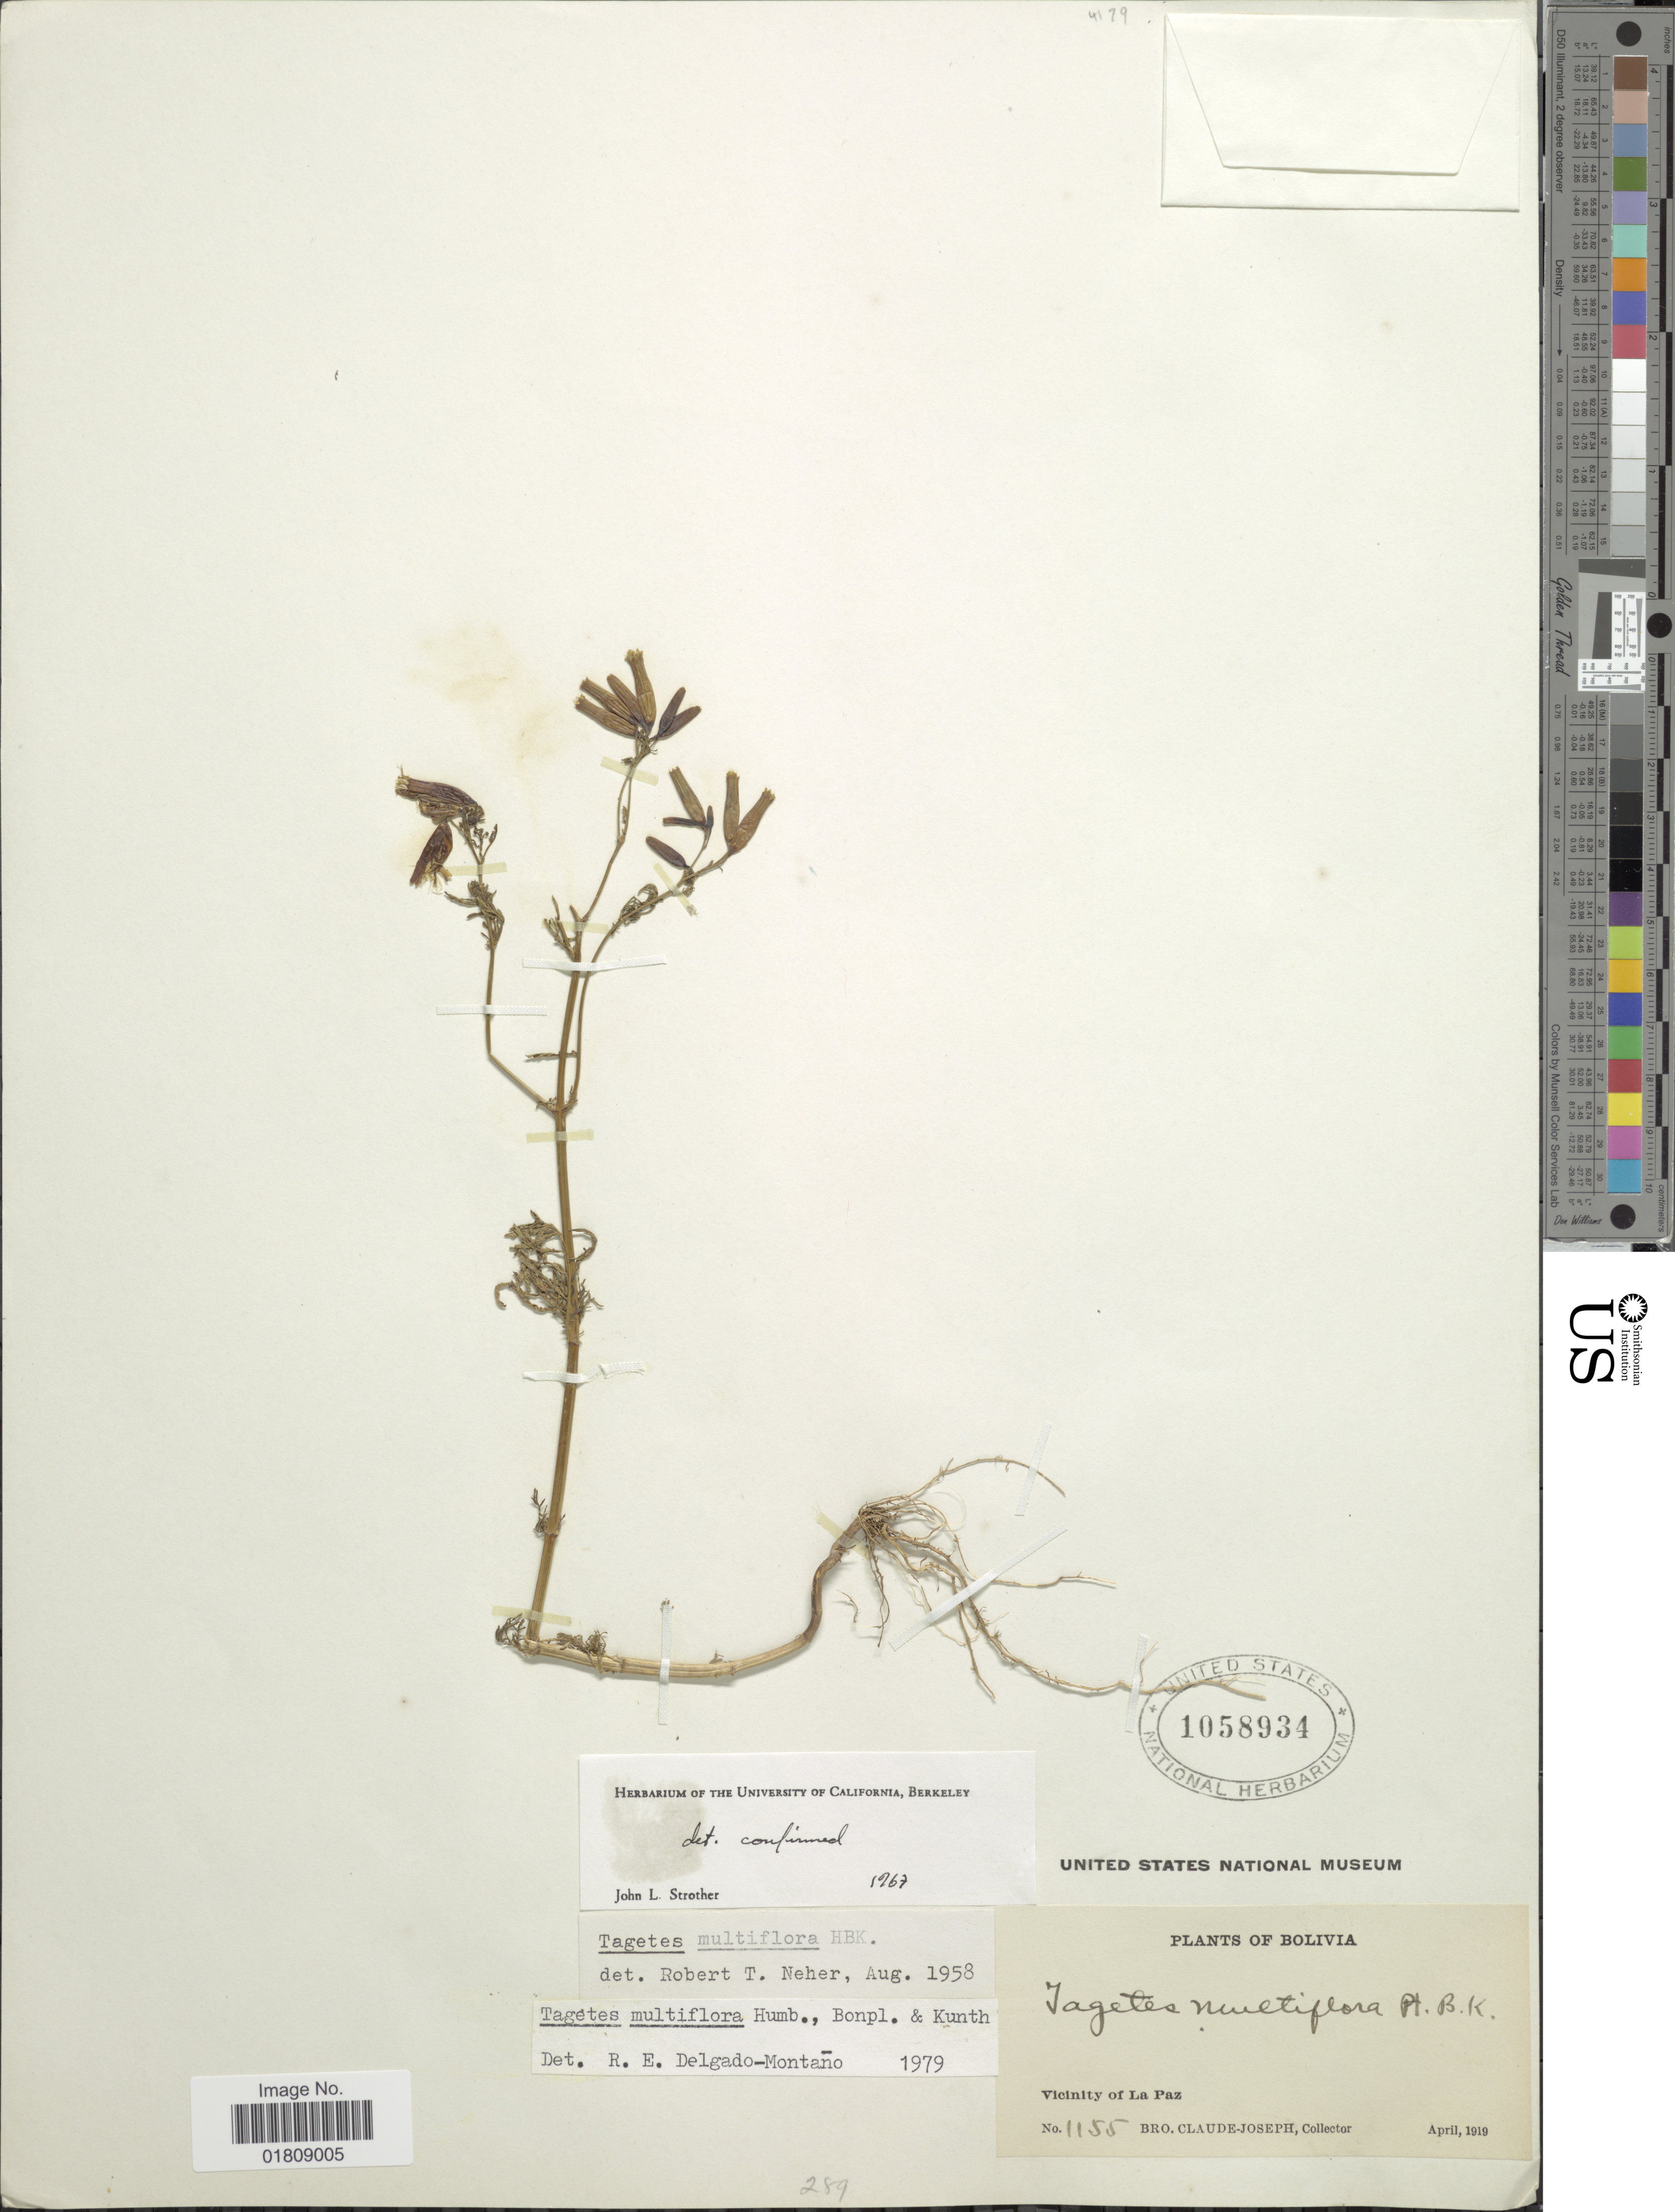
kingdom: Plantae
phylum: Tracheophyta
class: Magnoliopsida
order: Asterales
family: Asteraceae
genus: Tagetes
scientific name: Tagetes multiflora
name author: Kunth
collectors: Bro. Claude-Joseph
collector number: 1155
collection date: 1919-04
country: Bolivia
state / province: La Paz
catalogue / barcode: US 1058934